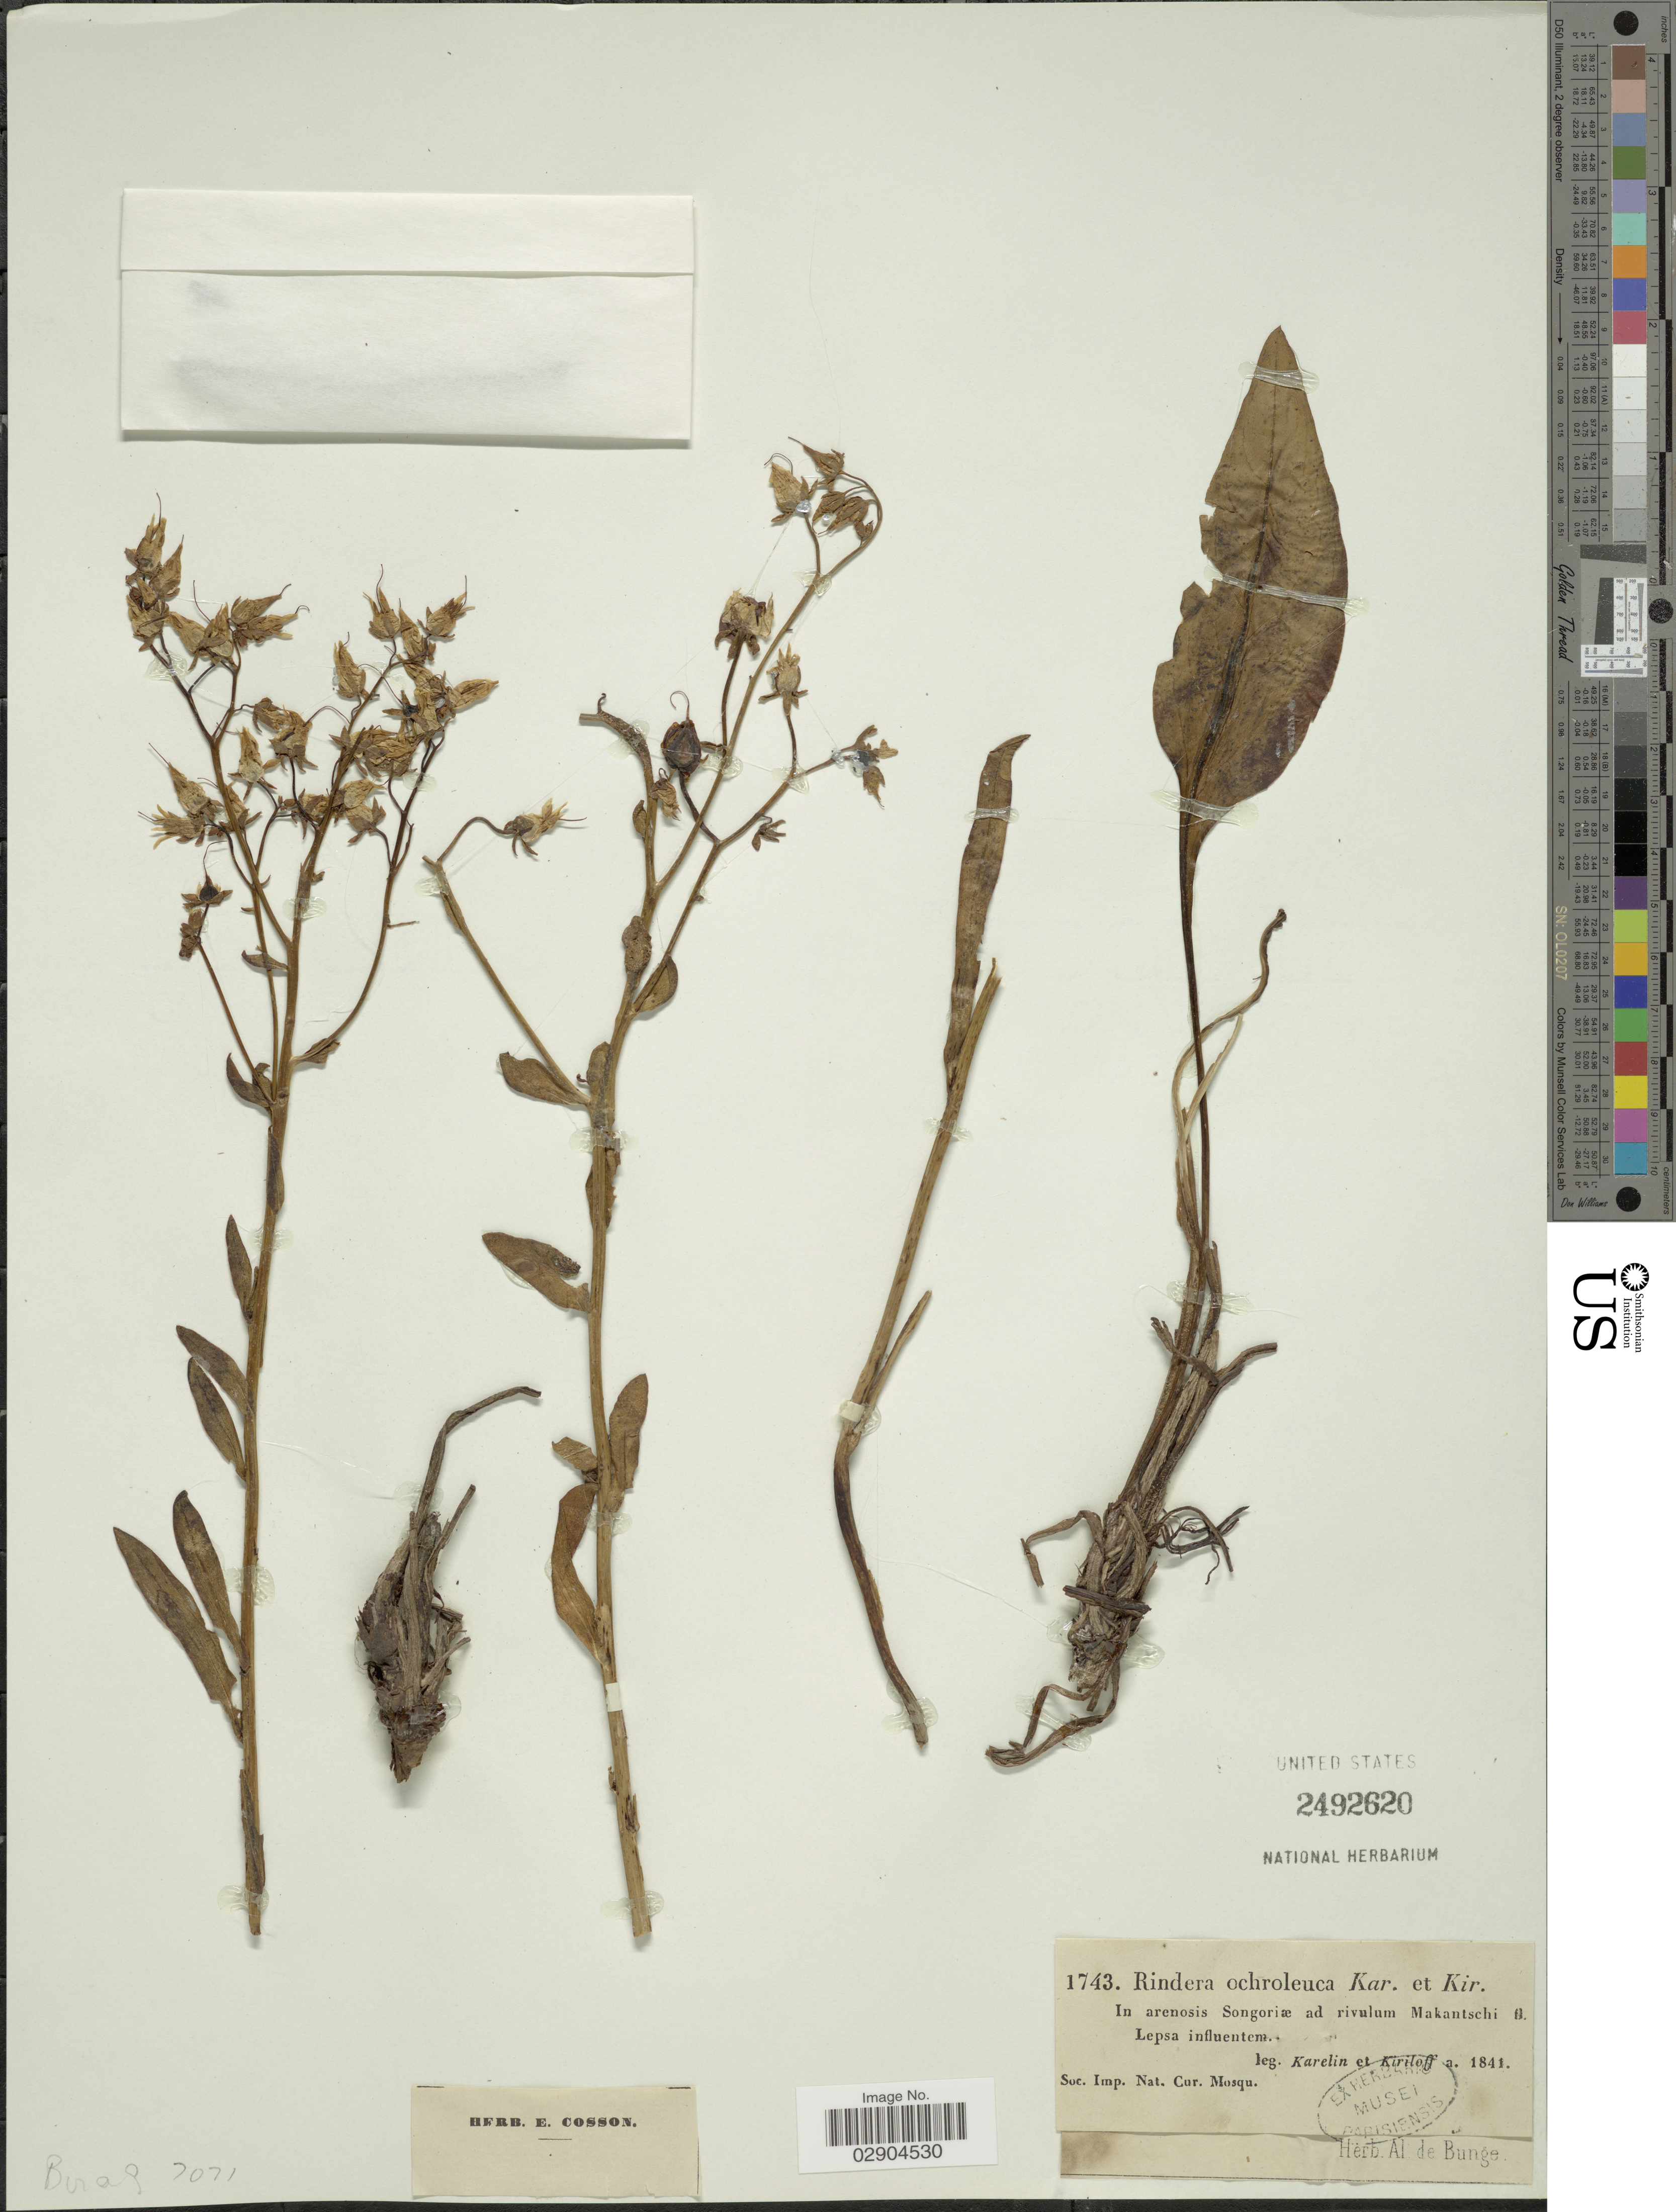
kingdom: Plantae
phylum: Tracheophyta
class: Magnoliopsida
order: Boraginales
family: Boraginaceae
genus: Rindera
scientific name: Rindera ochroleuca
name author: Kar.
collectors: Karelin & Kiriloff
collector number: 1743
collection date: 1841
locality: In arenosis Songoriæ ad rivulum Makantschi Lepsa influentem.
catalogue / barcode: US 2492620